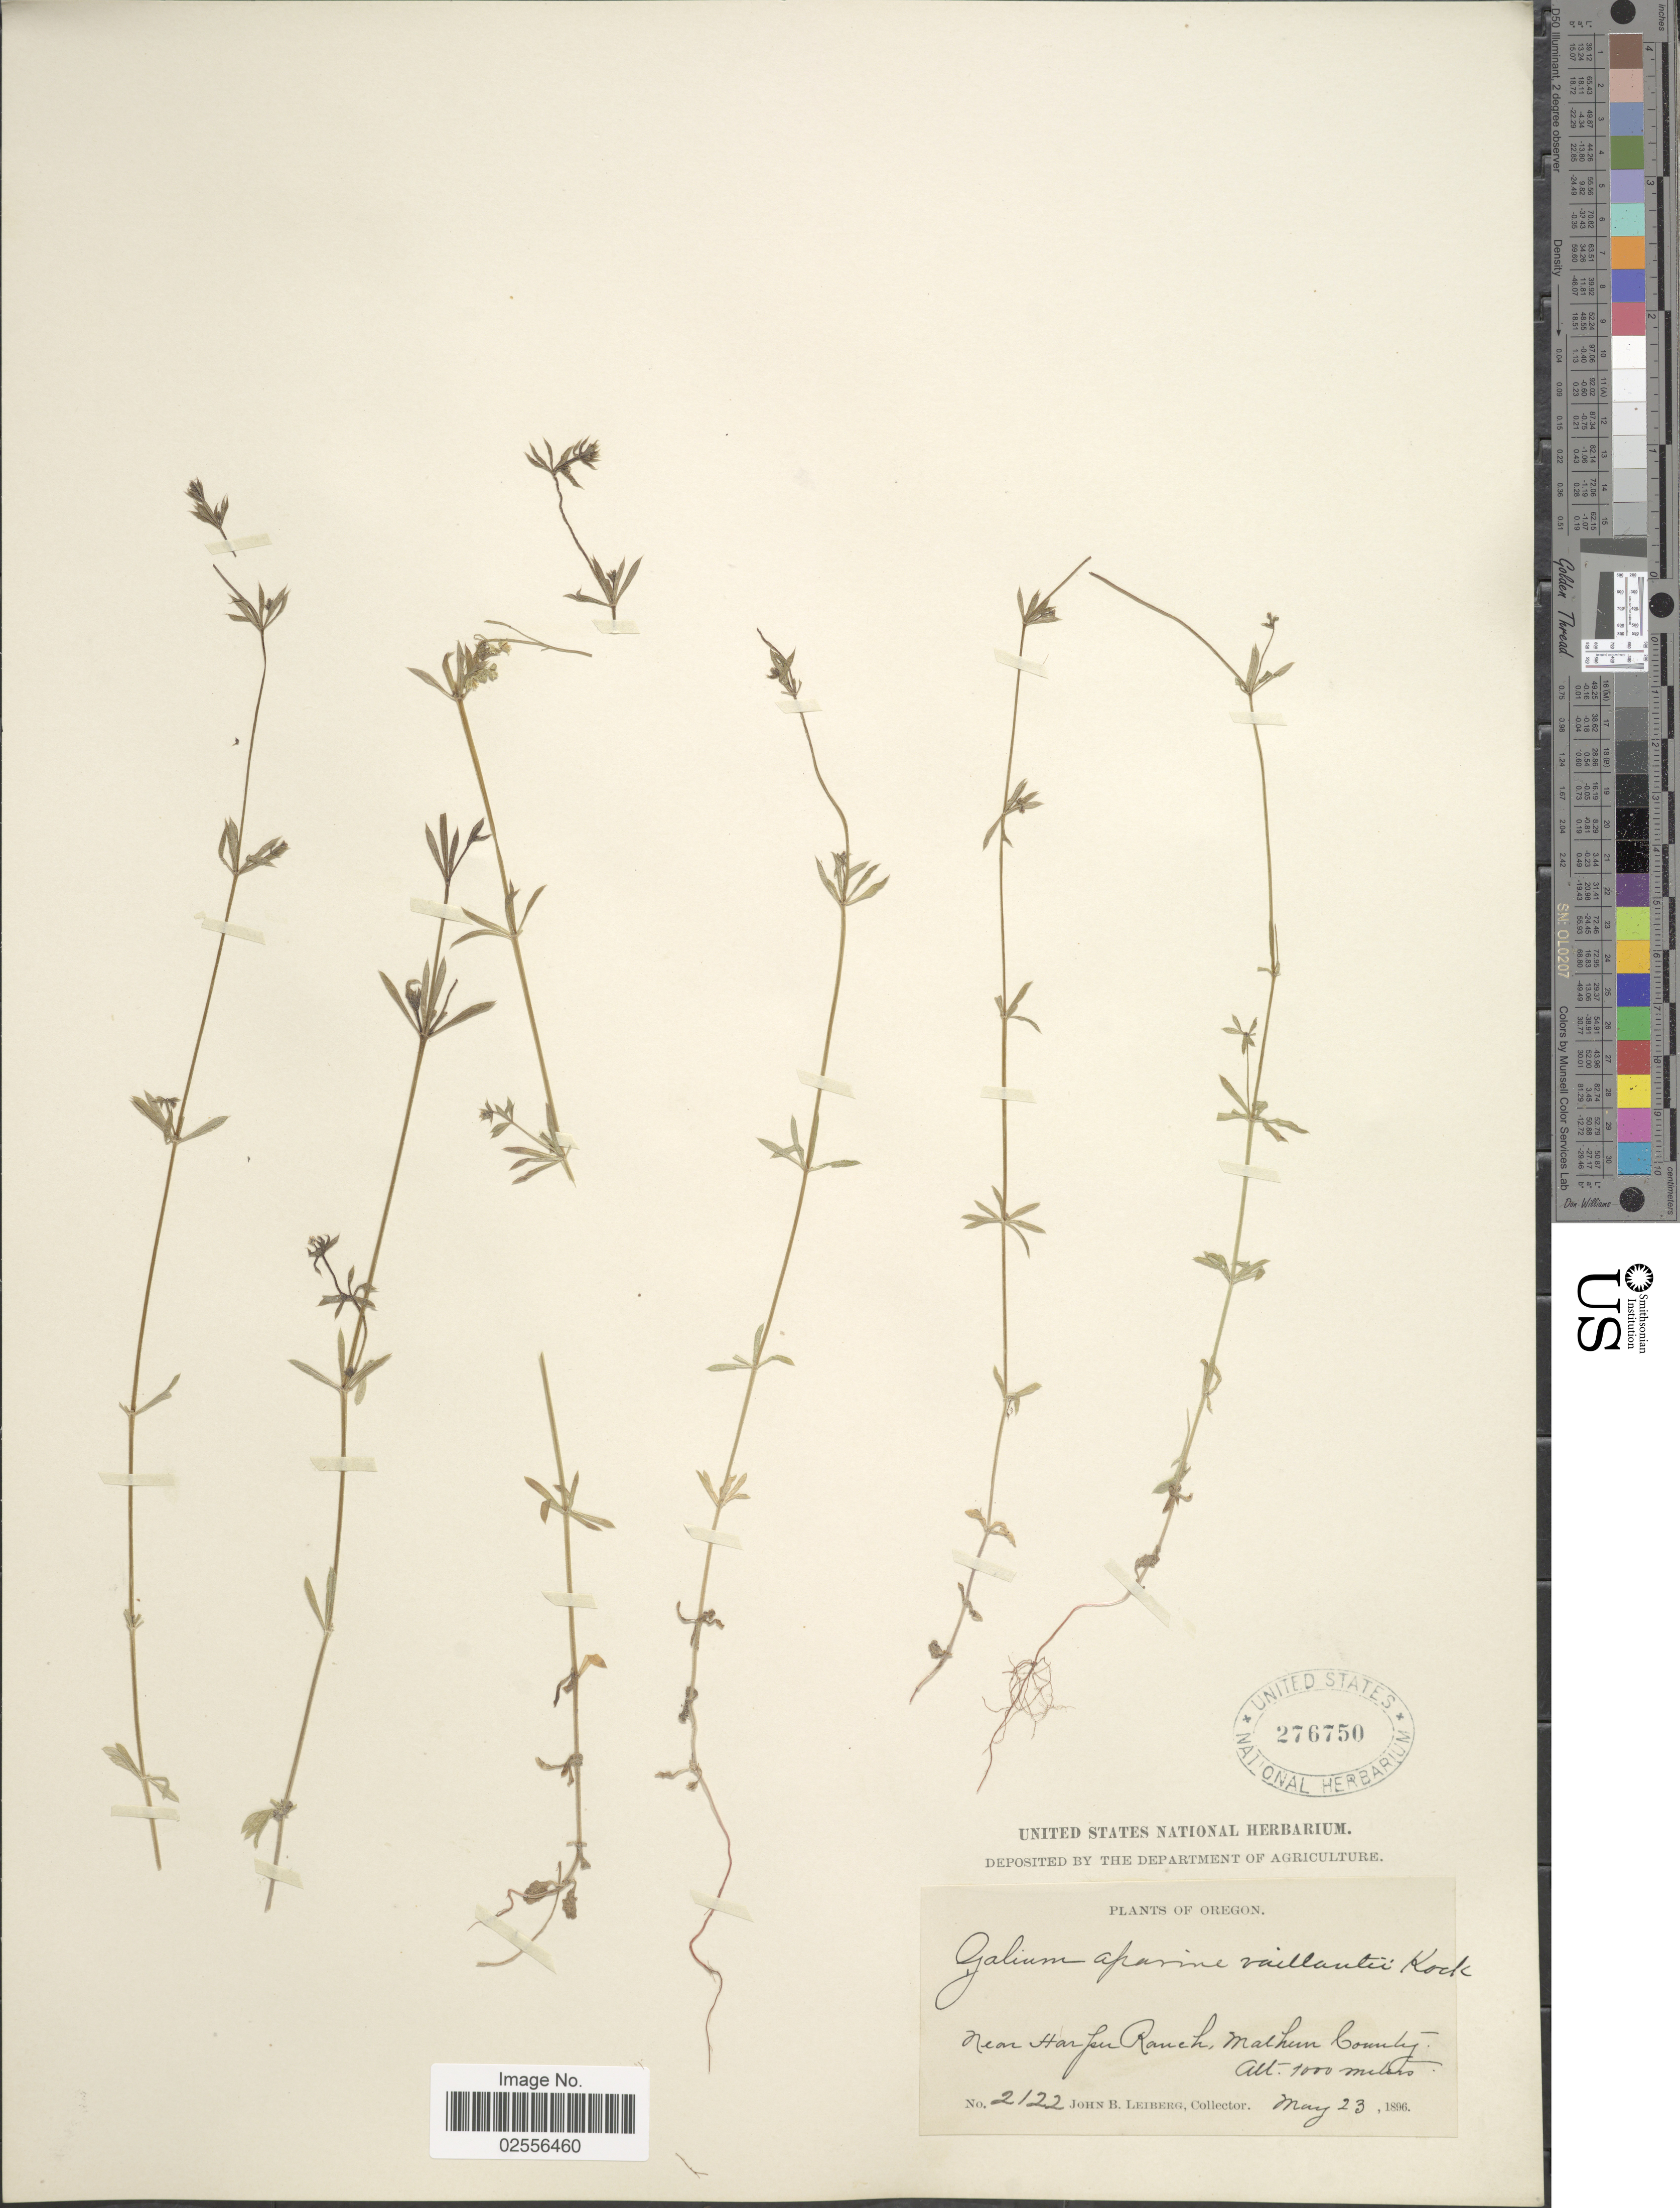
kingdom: Plantae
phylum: Tracheophyta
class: Magnoliopsida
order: Gentianales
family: Rubiaceae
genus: Galium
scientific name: Galium aparine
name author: L.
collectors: J. B. Leiberg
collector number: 2122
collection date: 1896-05-23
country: United States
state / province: Oregon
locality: Near Harper Ranch, Malheur County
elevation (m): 1000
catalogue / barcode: US 276750